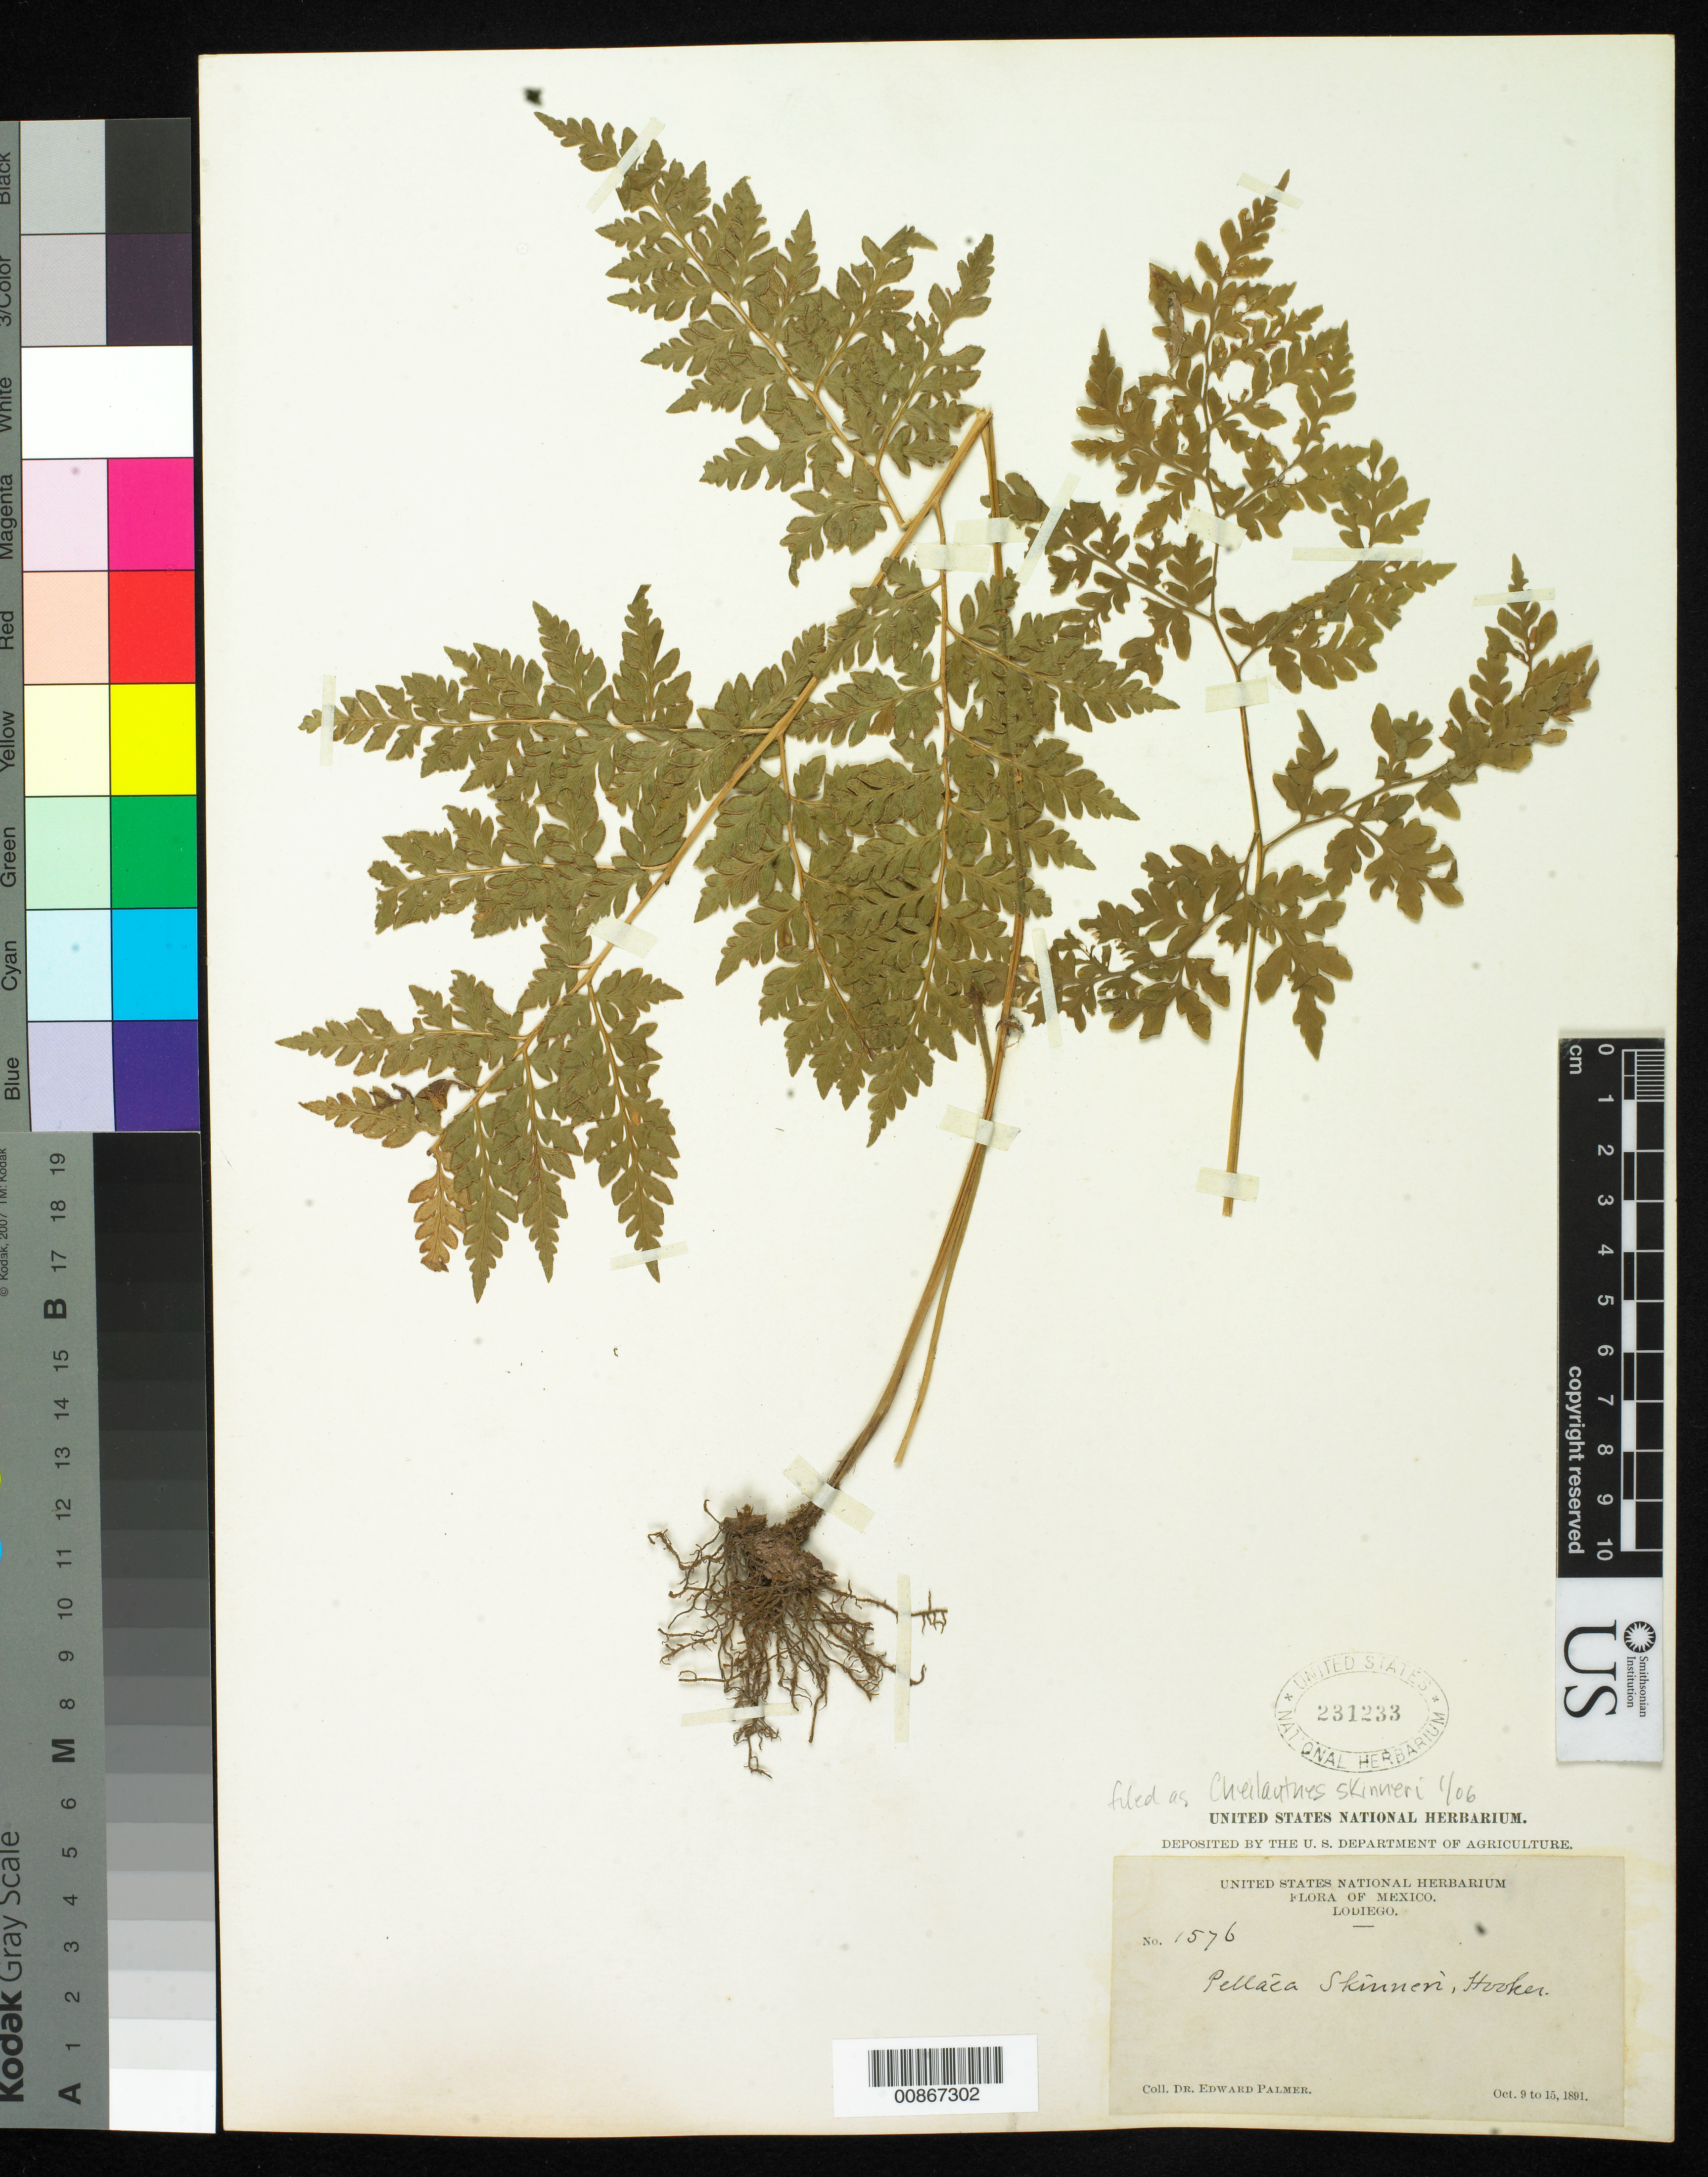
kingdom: Plantae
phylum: Tracheophyta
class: Polypodiopsida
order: Polypodiales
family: Pteridaceae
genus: Cheilanthes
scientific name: Cheilanthes skinneri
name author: (Hook.) T. Moore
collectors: E. Palmer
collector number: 1576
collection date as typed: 09 Oct 1891 to 15 Oct 1891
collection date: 1891-10-09/1891-10-15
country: Mexico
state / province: Sinaloa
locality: Lodiego, Sinaloa.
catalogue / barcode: US 231233